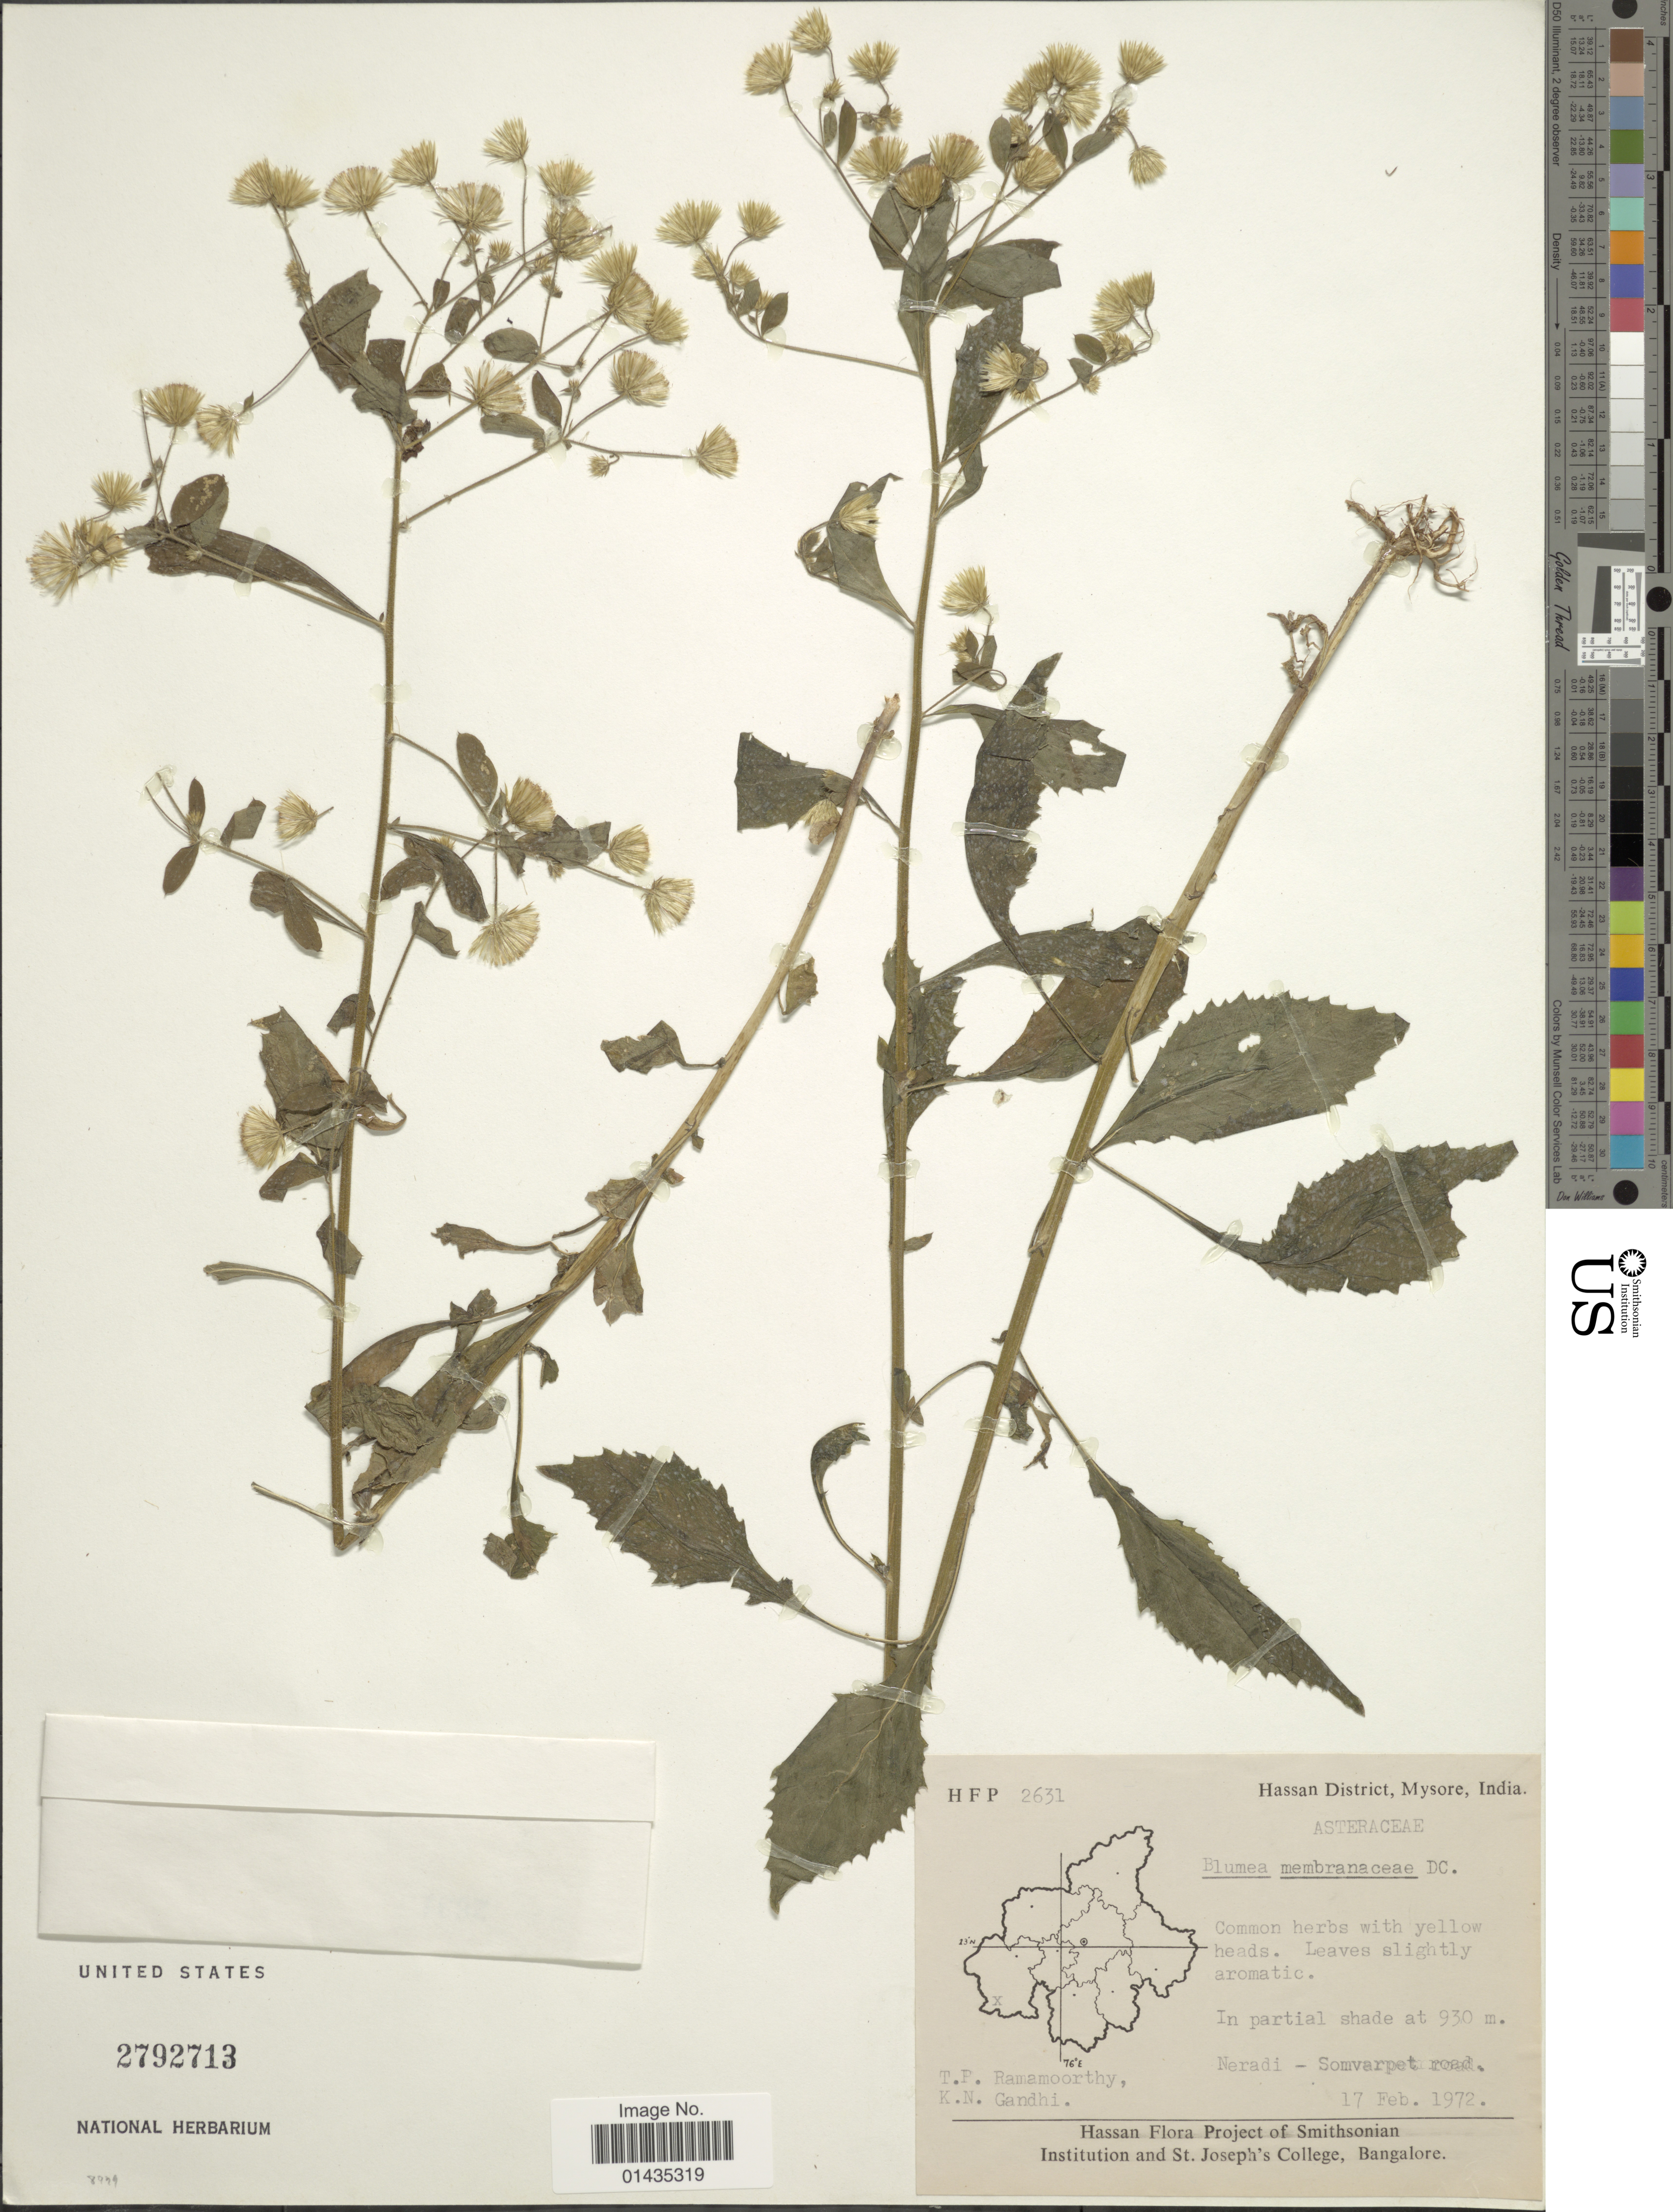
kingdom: Plantae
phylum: Tracheophyta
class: Magnoliopsida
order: Asterales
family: Asteraceae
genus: Blumea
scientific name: Blumea membranacea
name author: DC.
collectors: T. P. Ramamoorthy & K. N. Gandhi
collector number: HFP2631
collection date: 1972-02-17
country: India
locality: Hassan District, Mysore, Neradi-Somvarpet road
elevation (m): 930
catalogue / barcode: US 2792713